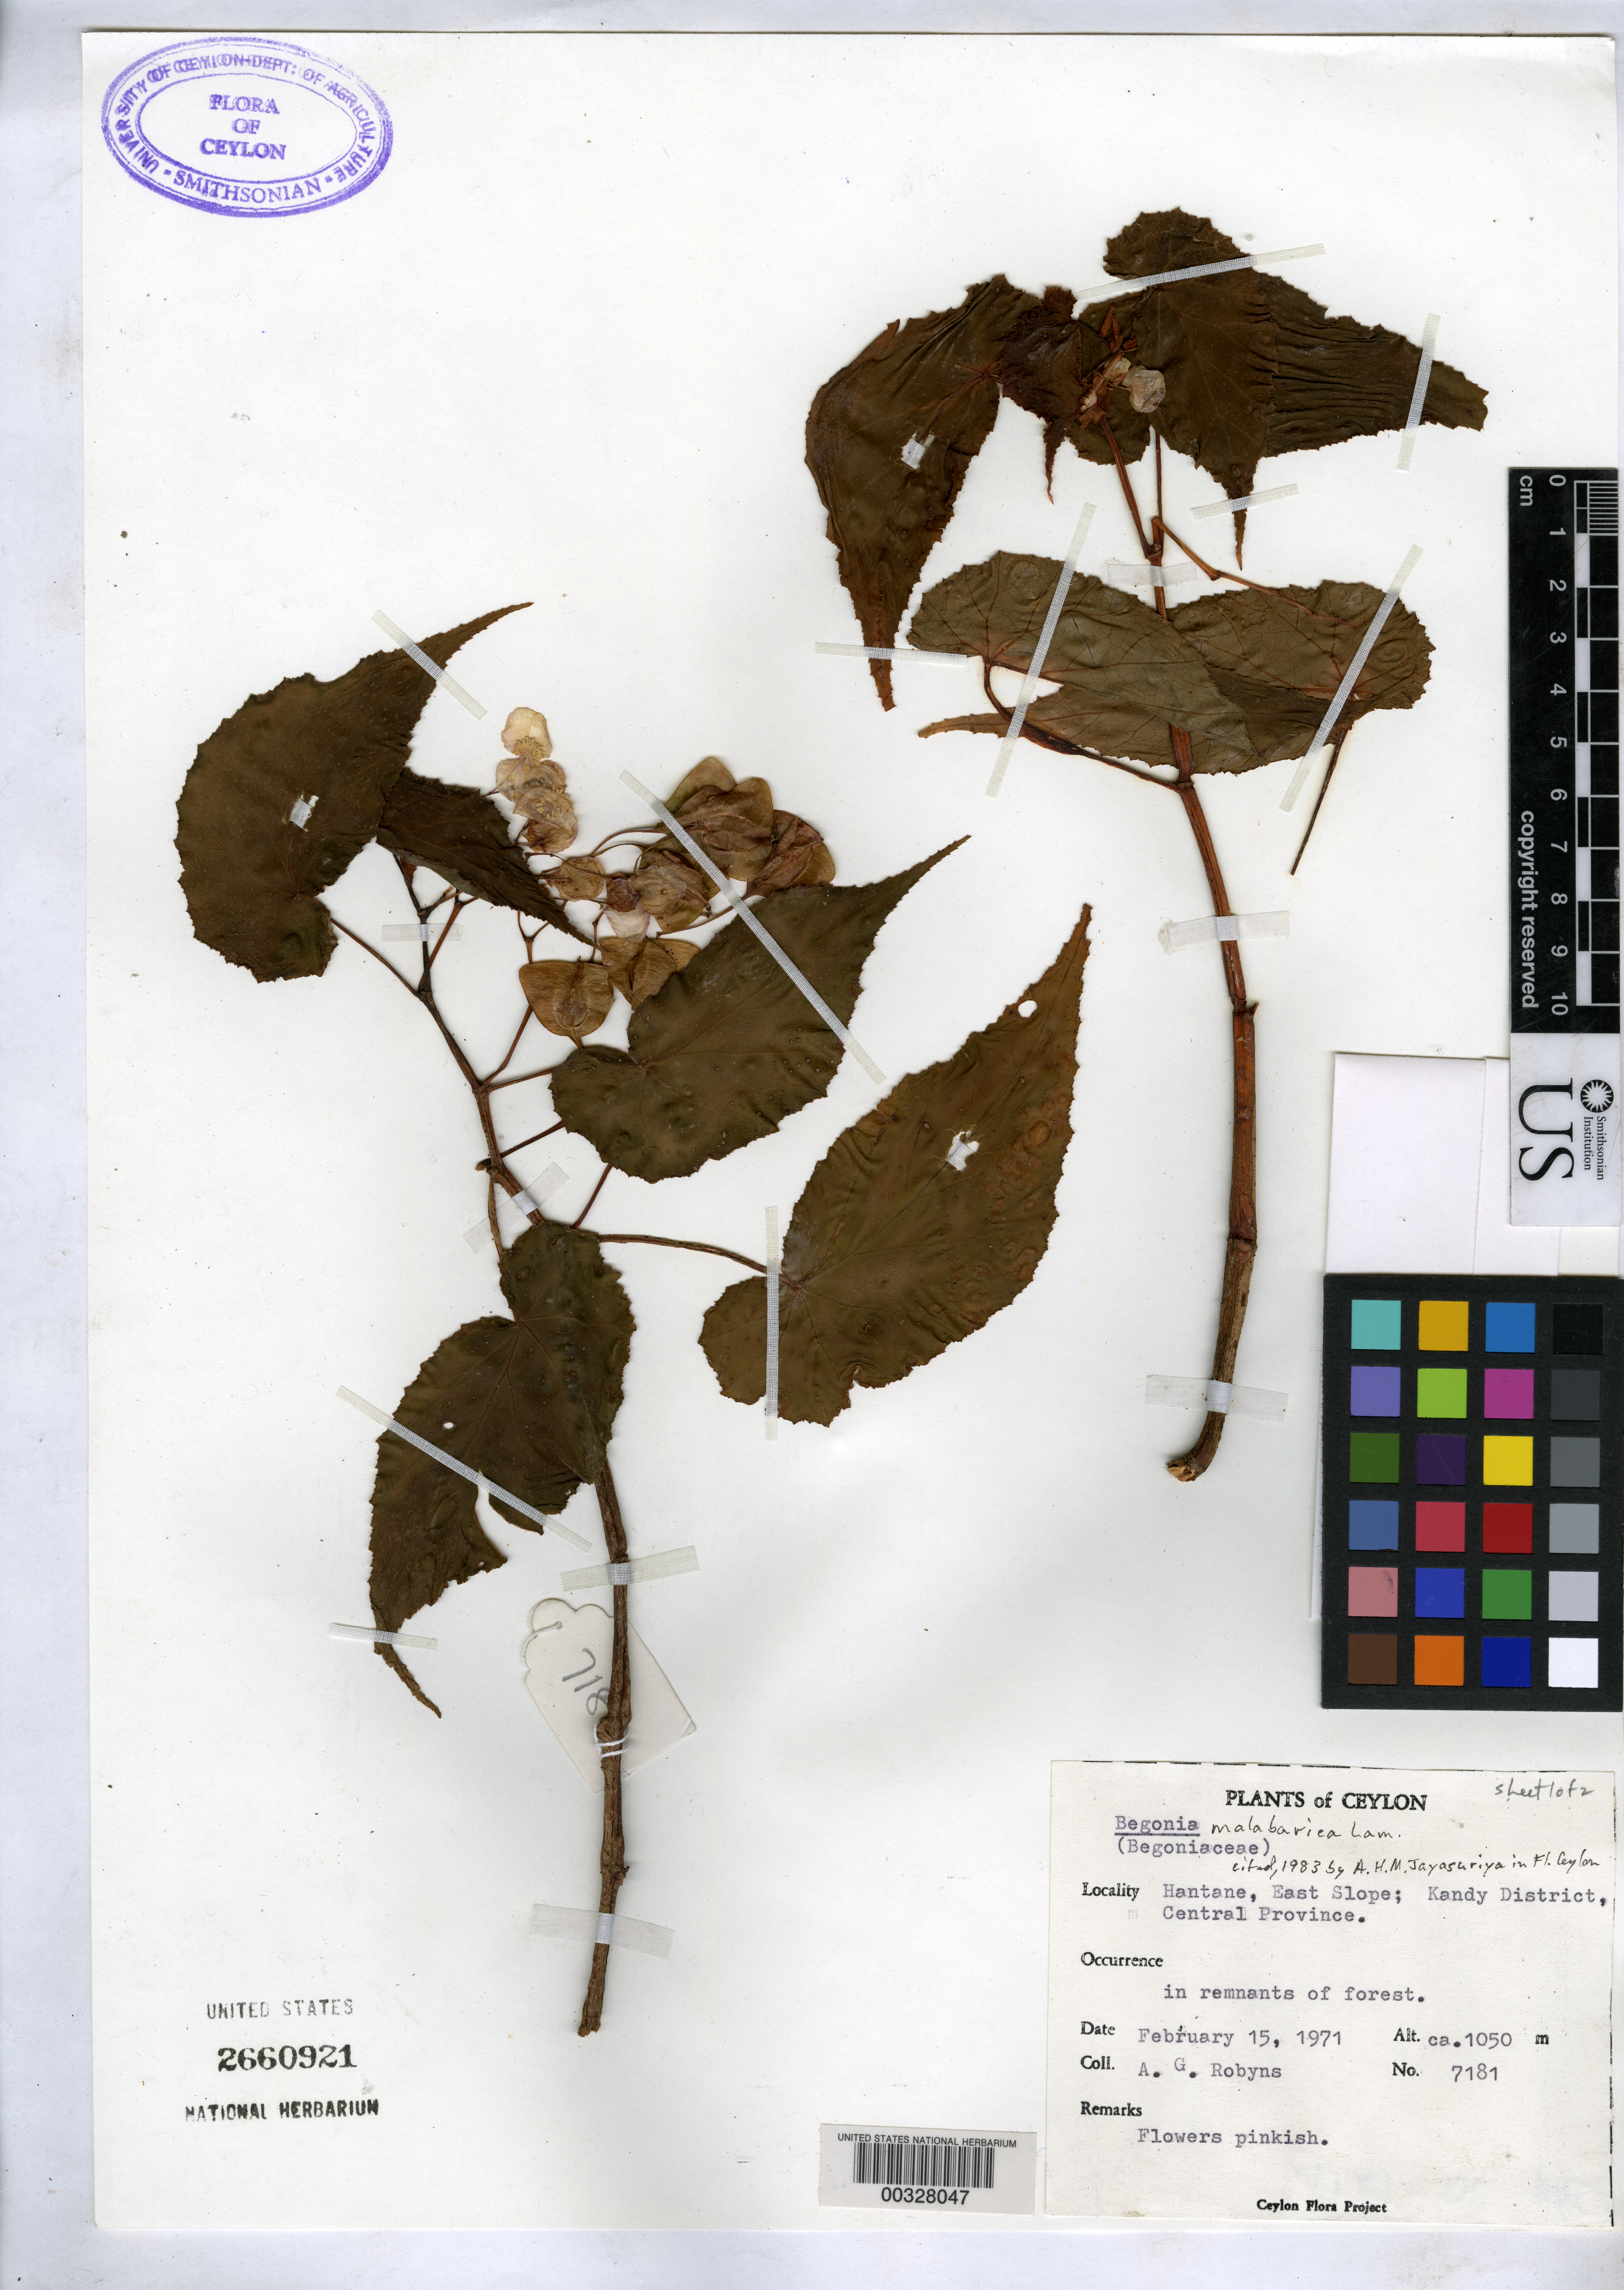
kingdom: Plantae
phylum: Tracheophyta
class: Magnoliopsida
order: Cucurbitales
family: Begoniaceae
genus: Begonia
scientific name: Begonia malabarica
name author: Lam.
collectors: A. G. Robyns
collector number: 7181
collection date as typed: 15 Feb 1971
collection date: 1971-02-15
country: Sri Lanka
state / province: Central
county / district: Kandy Dist.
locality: Hantane, e slope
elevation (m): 1050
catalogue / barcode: US 2660921